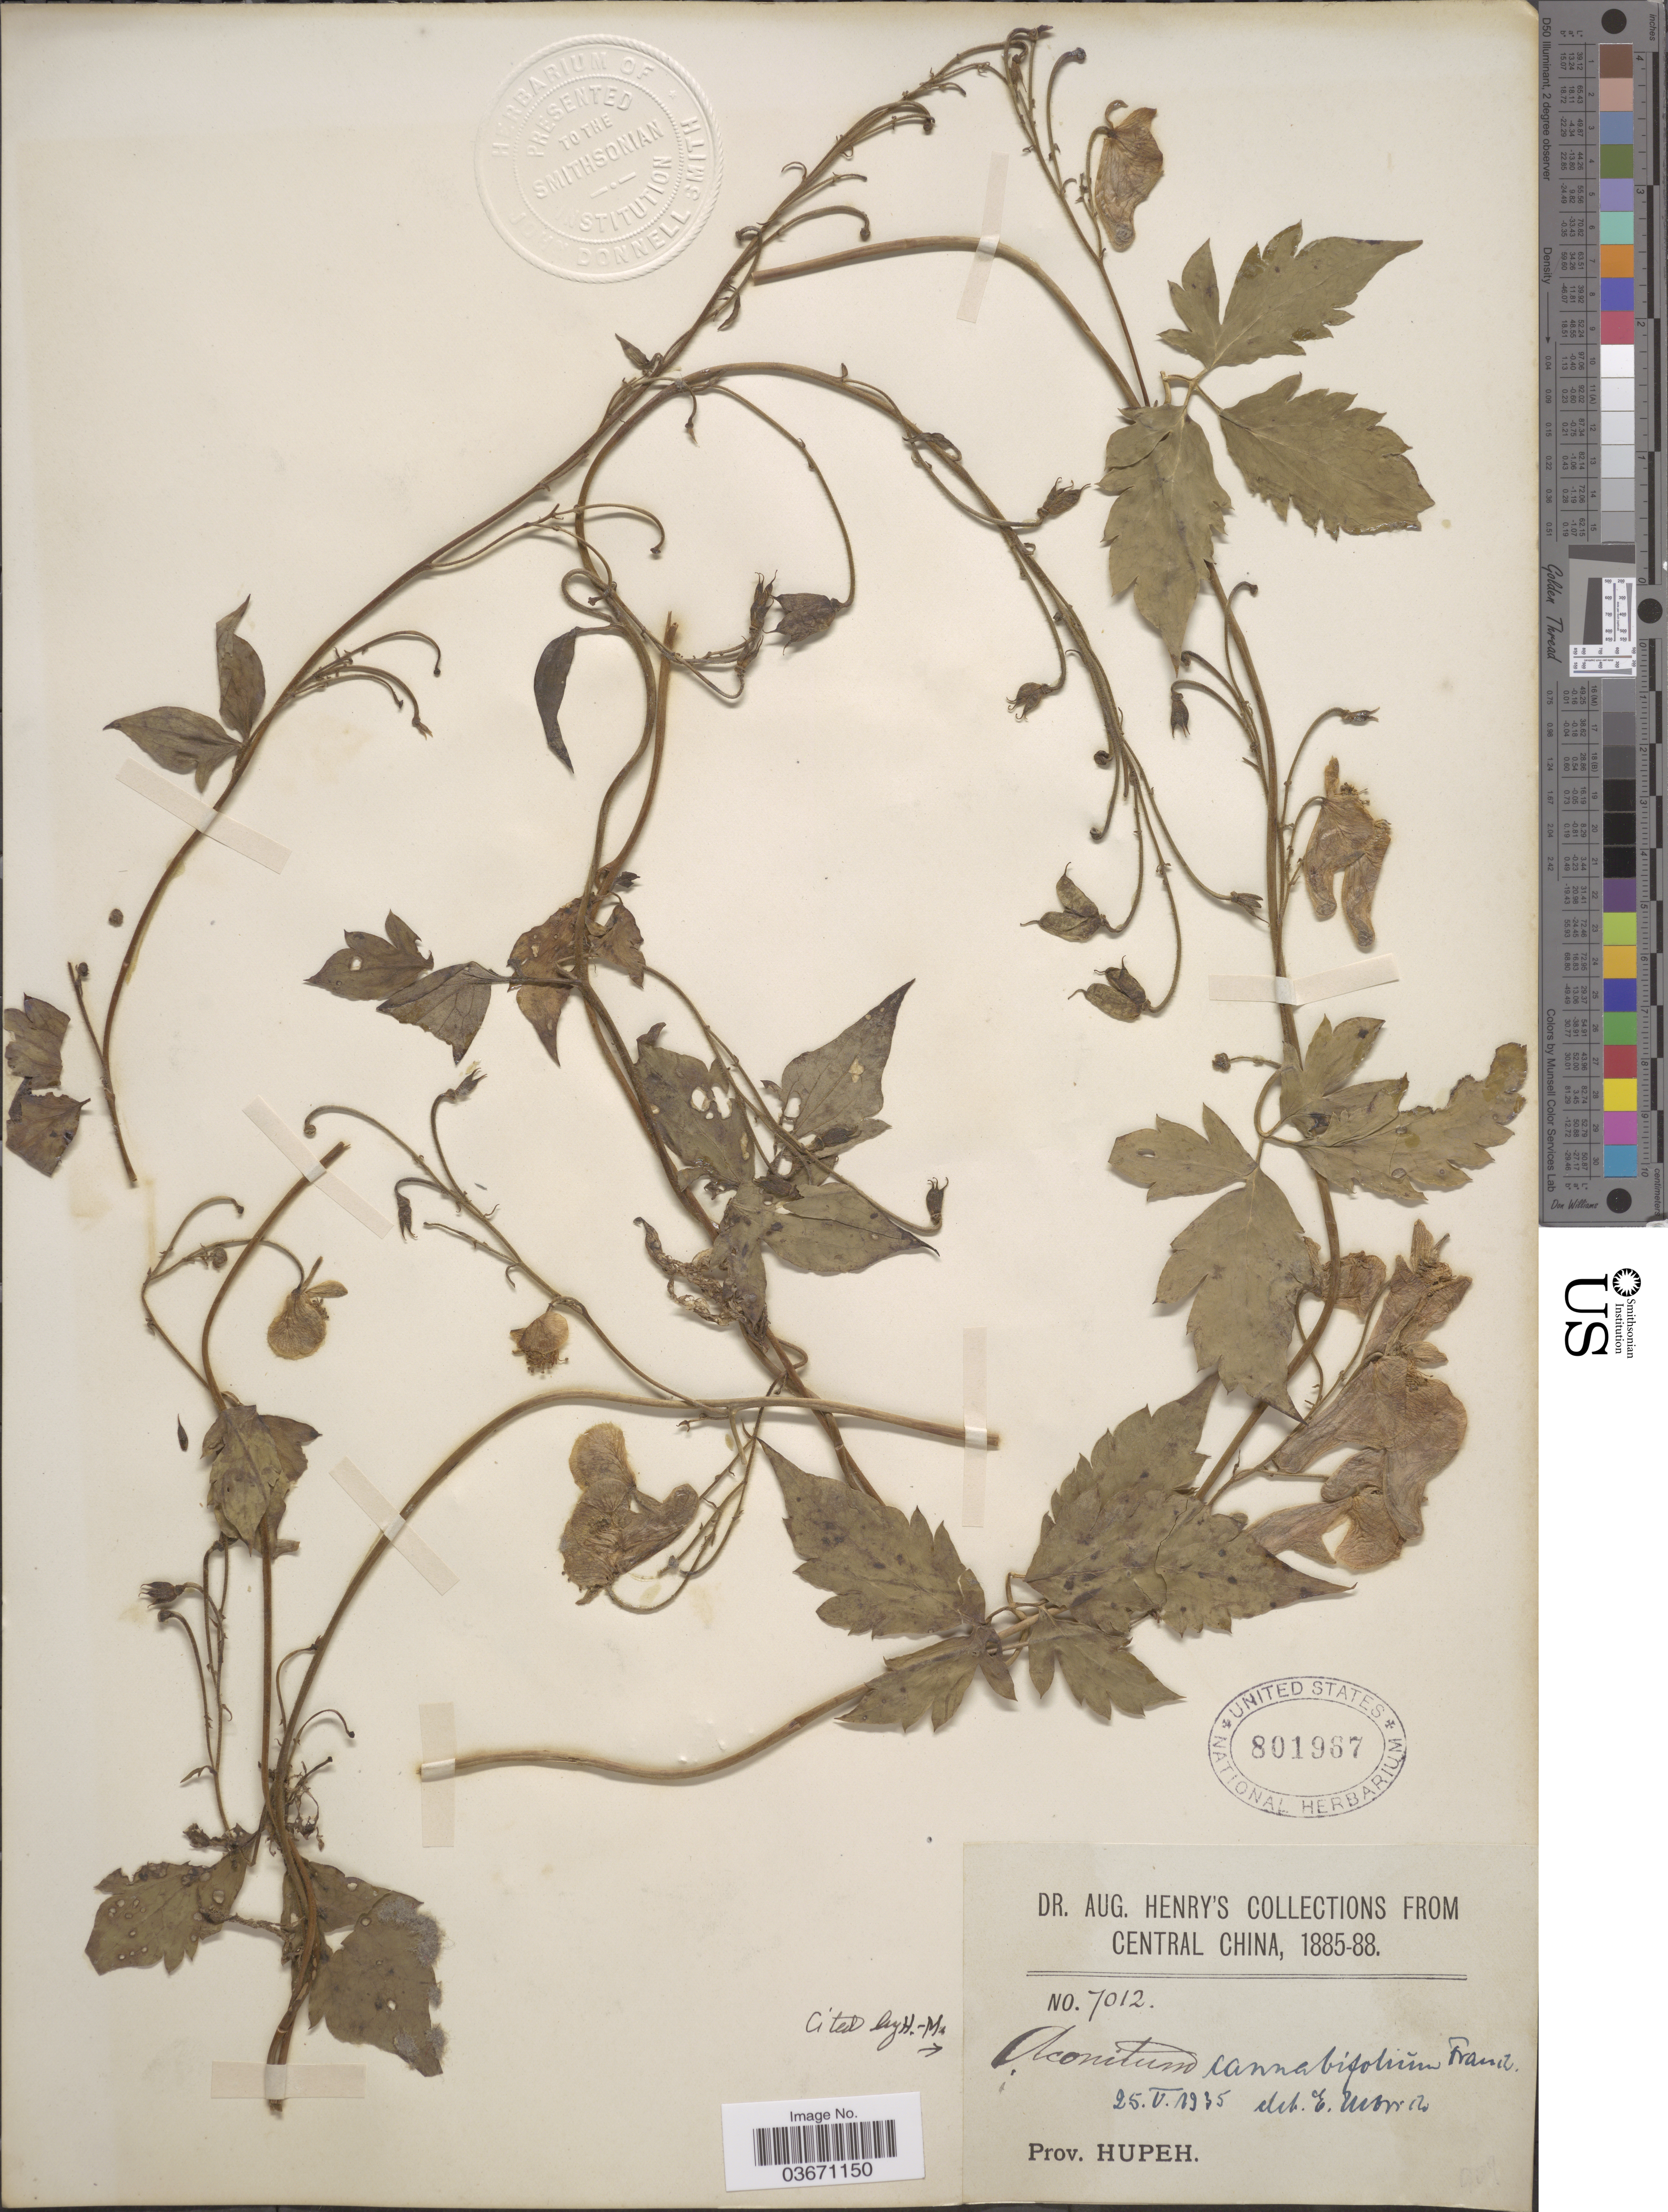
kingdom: Plantae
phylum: Tracheophyta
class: Magnoliopsida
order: Ranunculales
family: Ranunculaceae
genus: Aconitum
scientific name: Aconitum cannabifolium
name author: Franch. ex Finet & Gagnep.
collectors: A. Henry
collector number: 7012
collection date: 1885/1888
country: China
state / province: Hubei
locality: Central China. Prov. Hupeh.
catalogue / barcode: US 801967